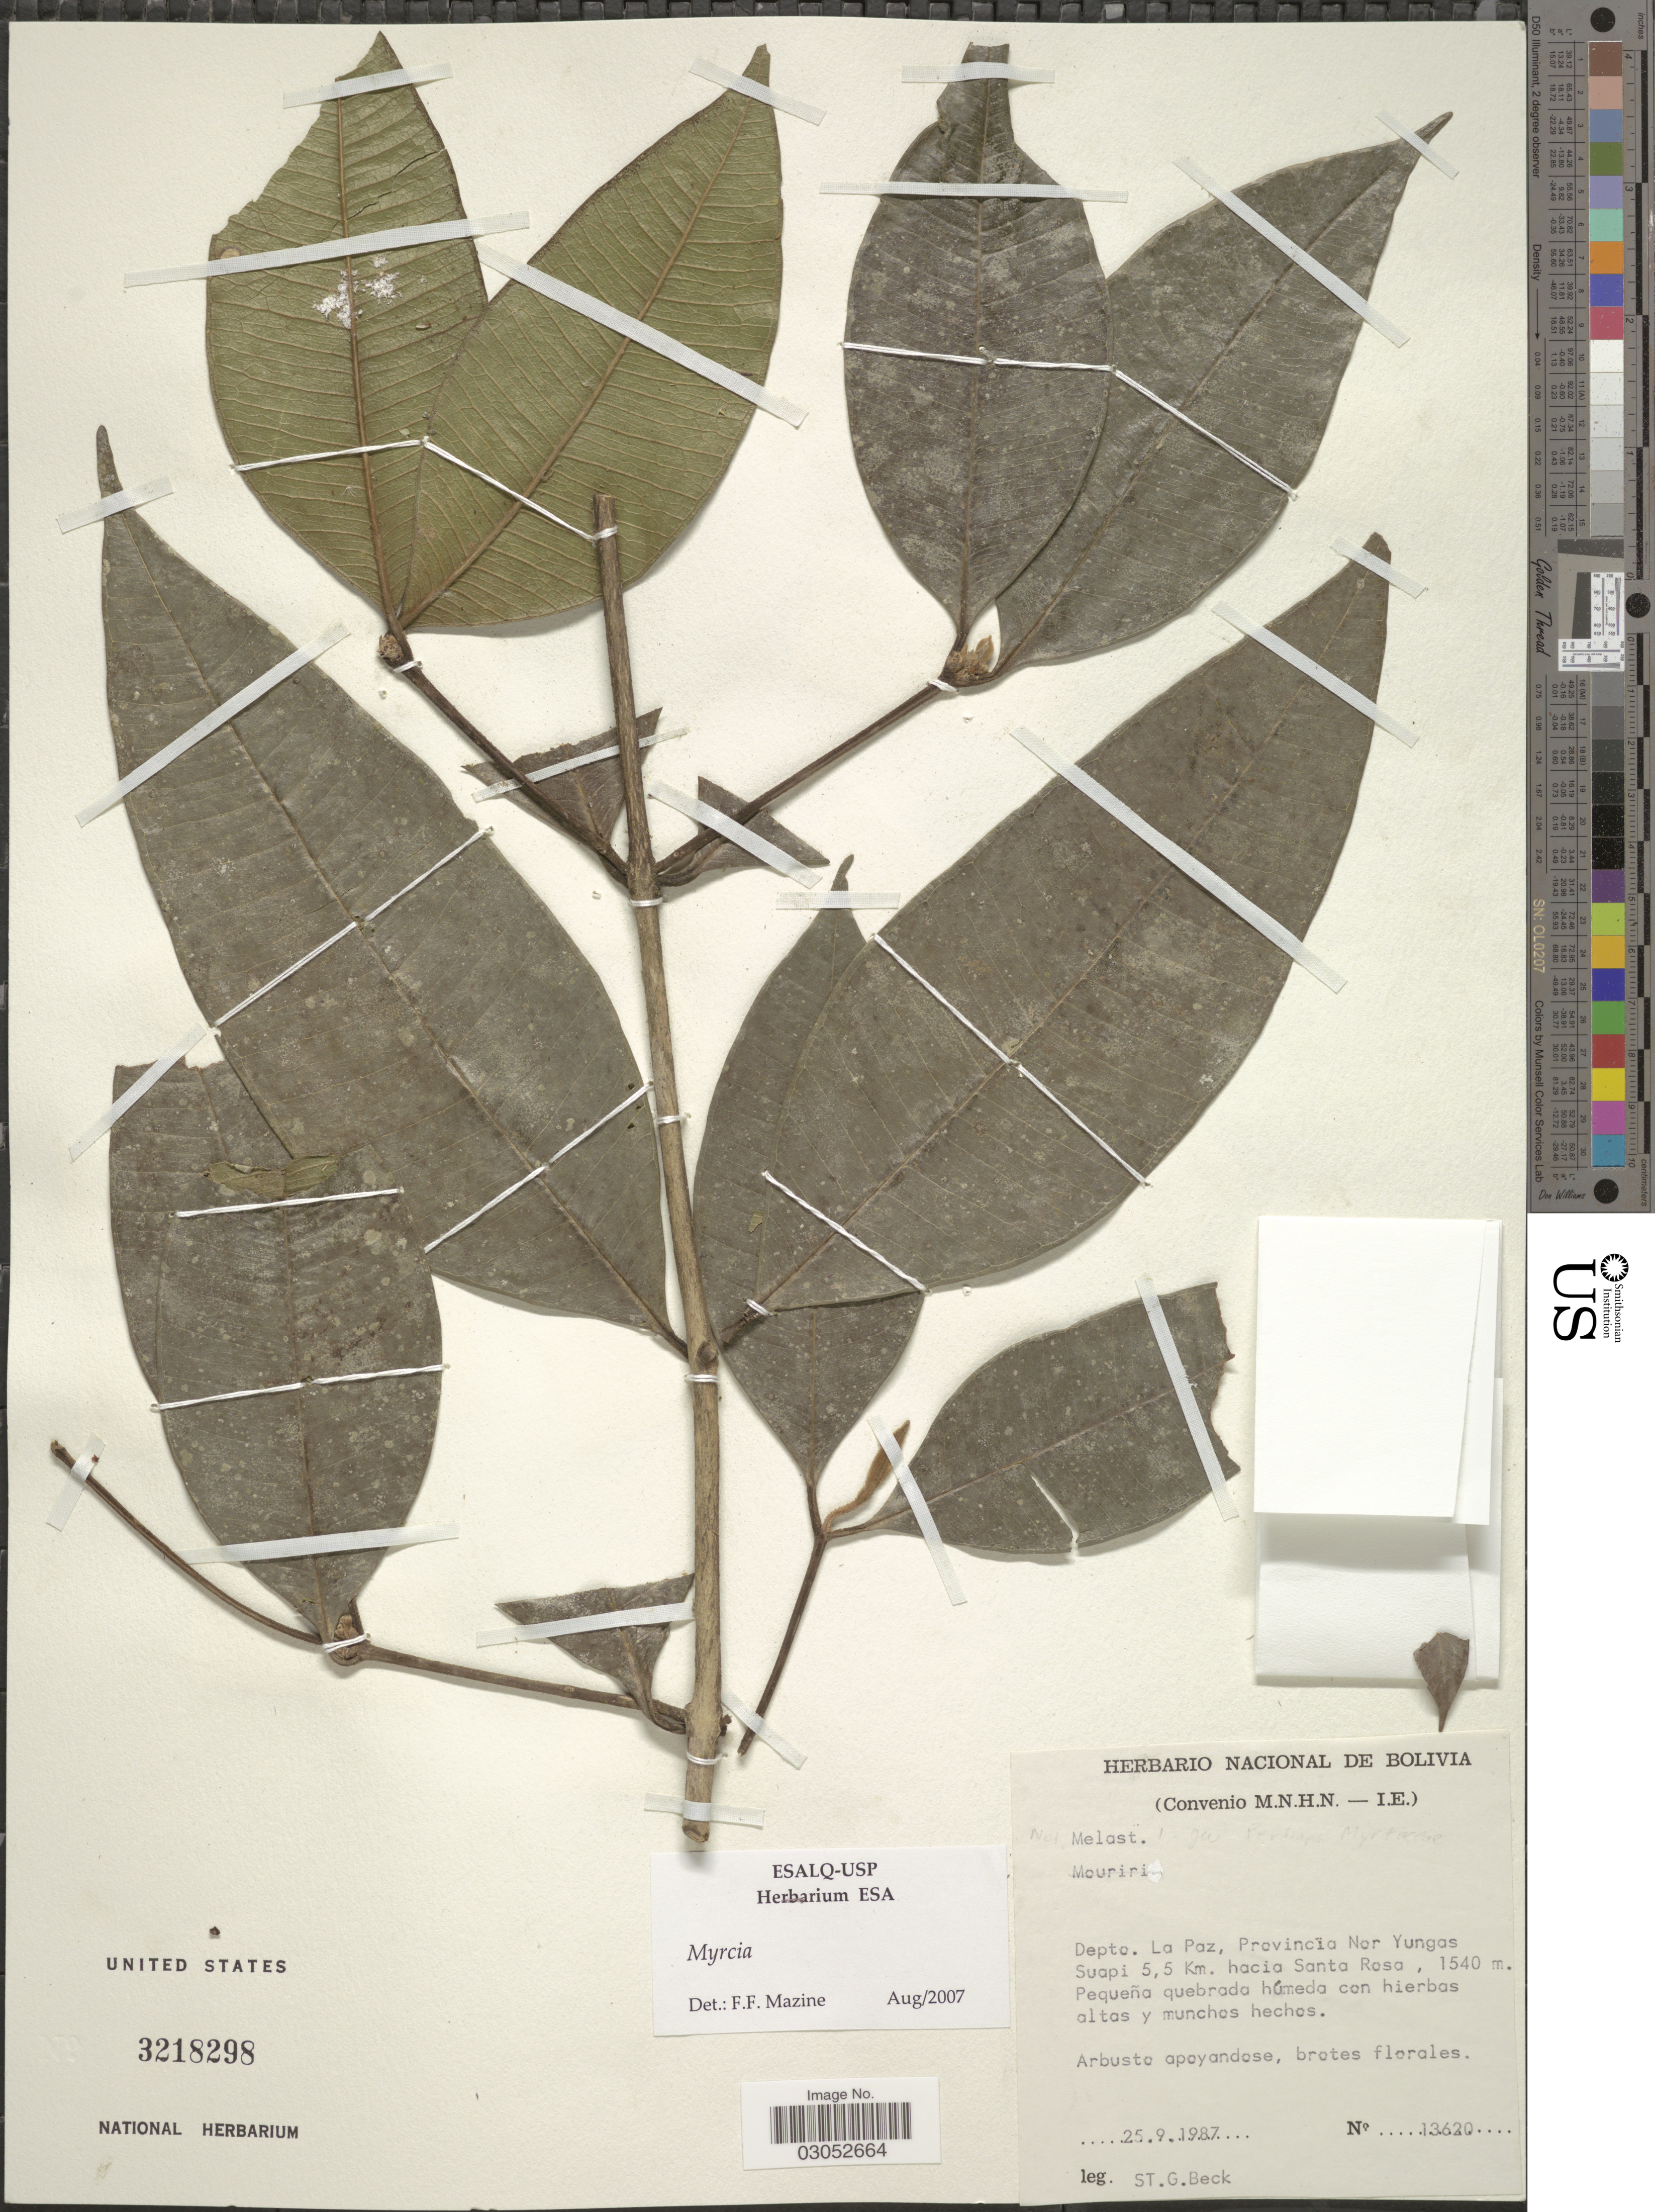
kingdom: Plantae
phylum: Tracheophyta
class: Magnoliopsida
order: Myrtales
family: Myrtaceae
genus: Myrcia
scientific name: Myrcia sp.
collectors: S. G. Beck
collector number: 13620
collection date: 1987-09-25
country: Bolivia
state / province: La Paz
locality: Depto. La Paz, Provinïa Nor Yungas, Suapi 5.5 Km. hacia Santa Rosa.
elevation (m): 1540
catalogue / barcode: US 3218298